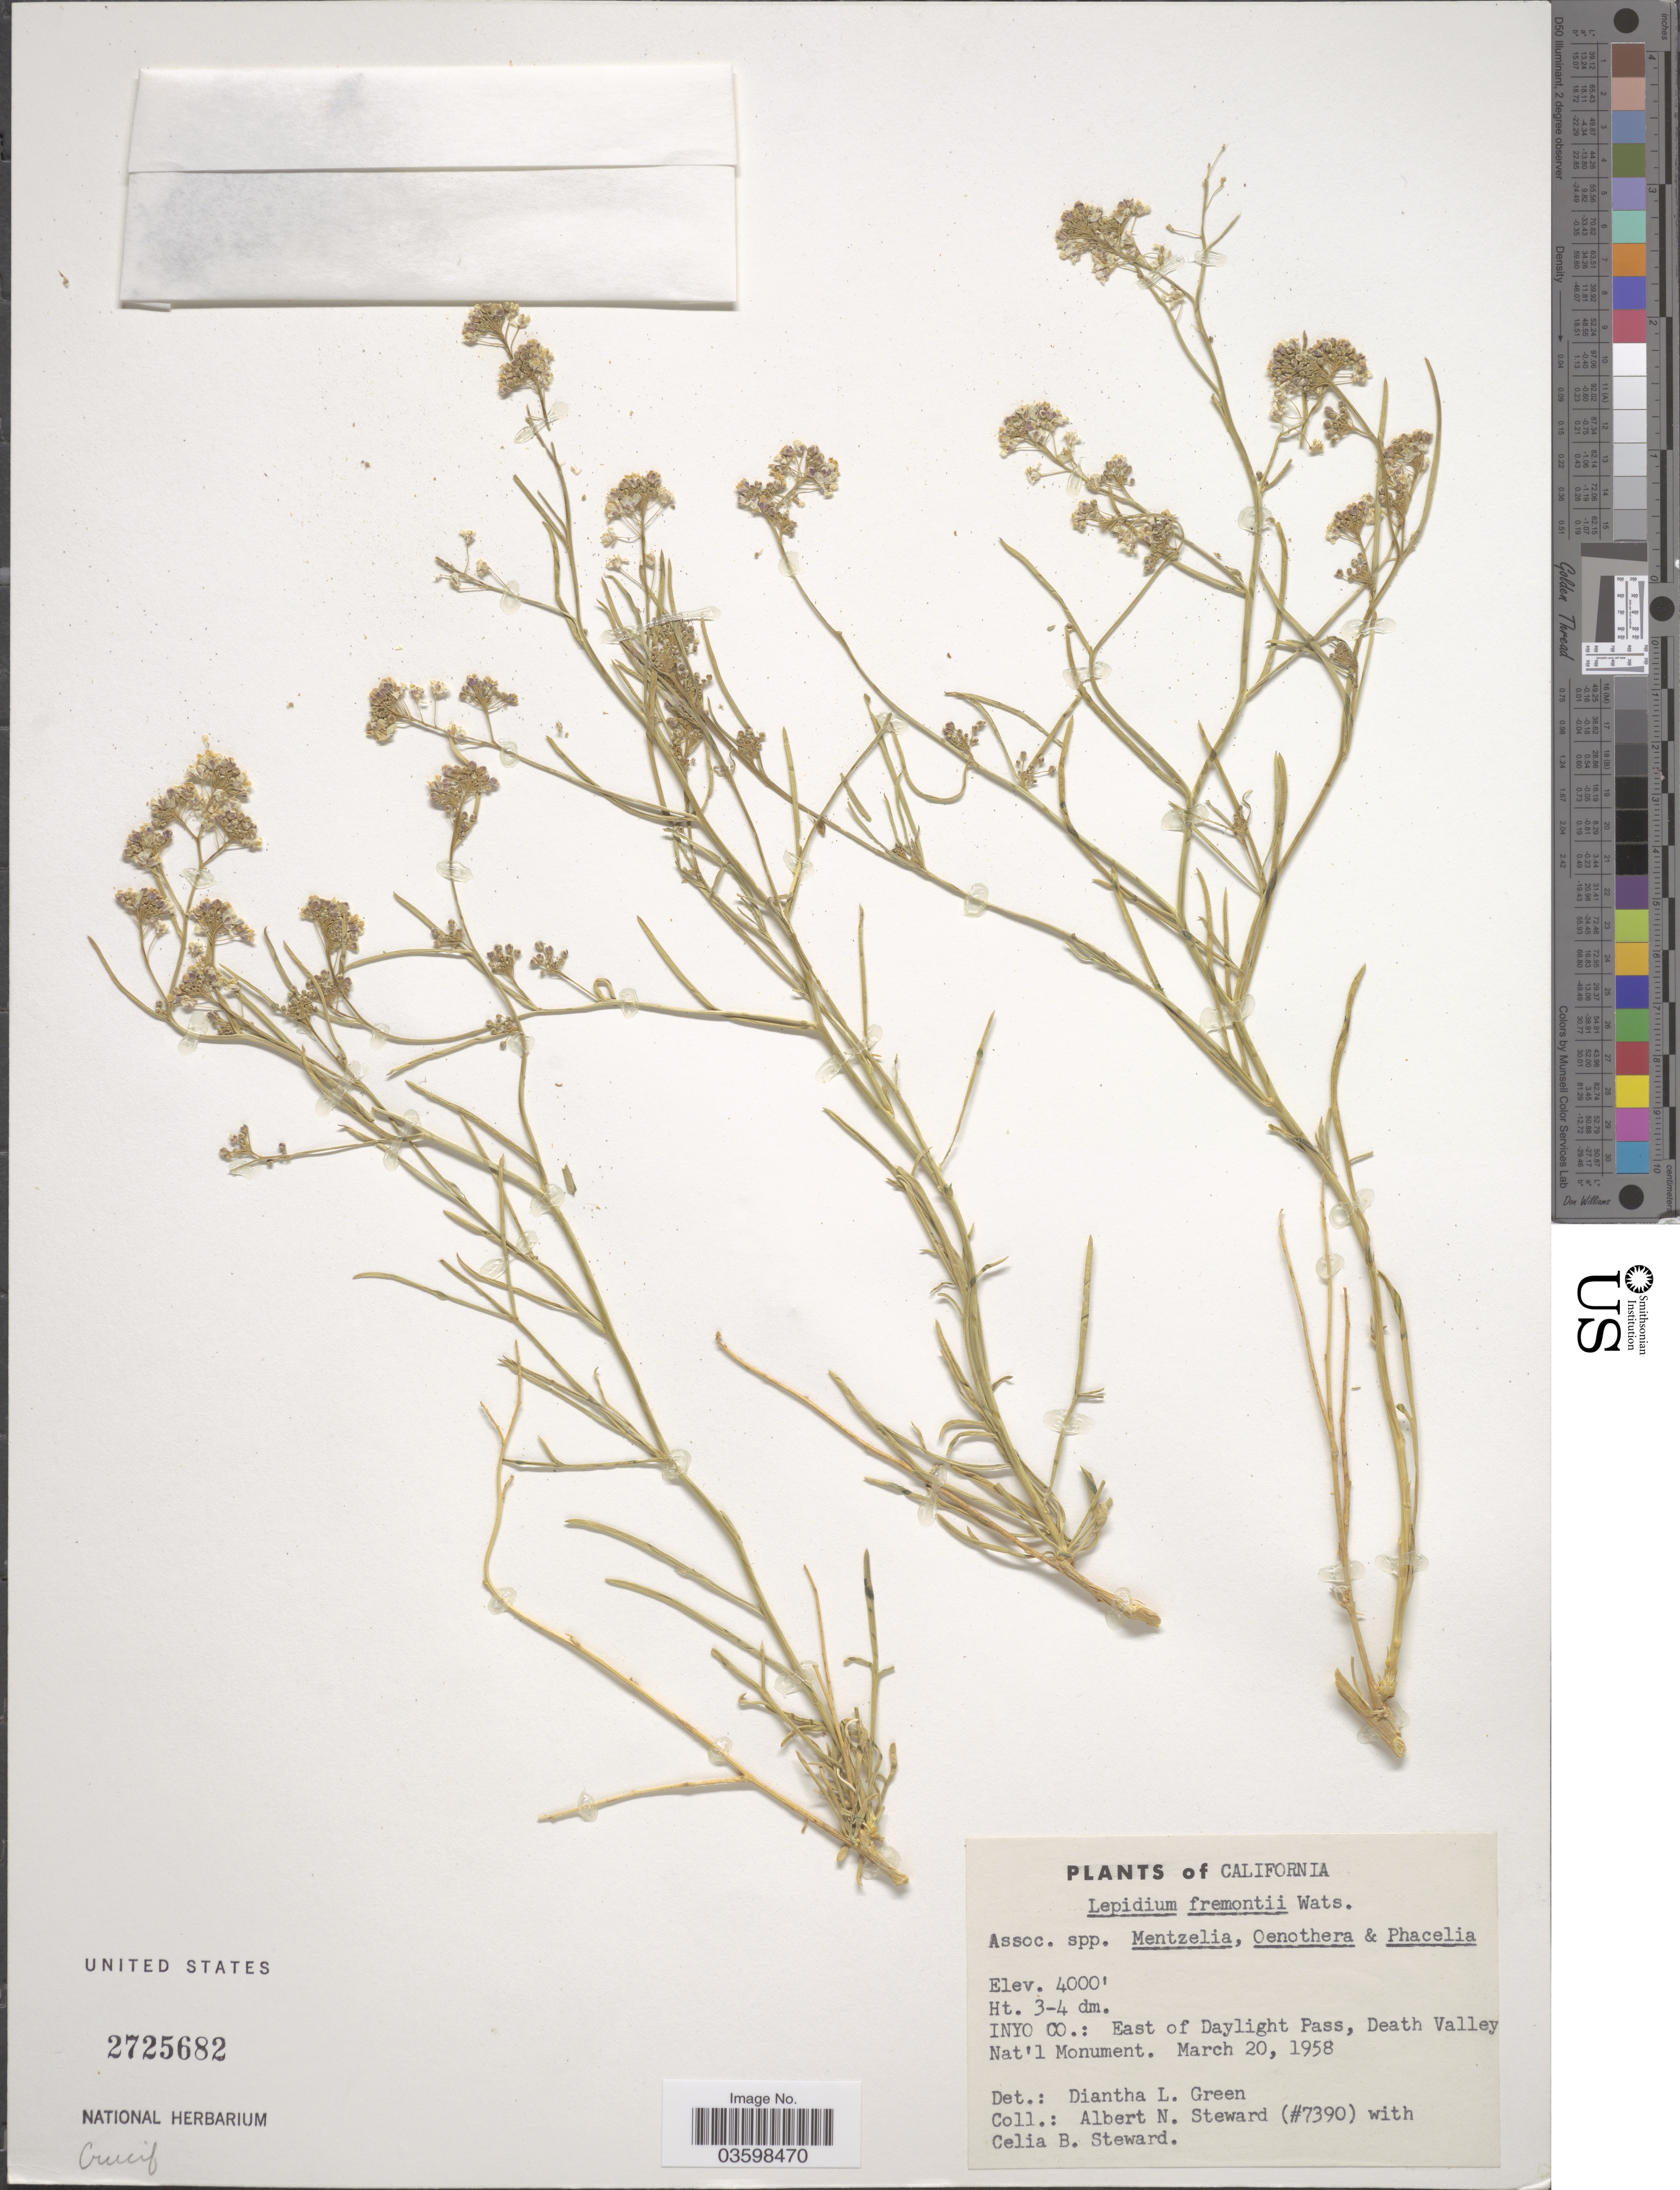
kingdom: Plantae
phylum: Tracheophyta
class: Magnoliopsida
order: Brassicales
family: Brassicaceae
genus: Lepidium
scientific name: Lepidium fremontii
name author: S. Watson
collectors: A. N. Steward & C. Steward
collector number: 7390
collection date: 1958-03-20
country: United States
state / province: California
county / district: Inyo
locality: Inyo Co.: East of Daylight Pass, Death Valley Nat'l Monument.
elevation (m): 1219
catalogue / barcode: US 2725682